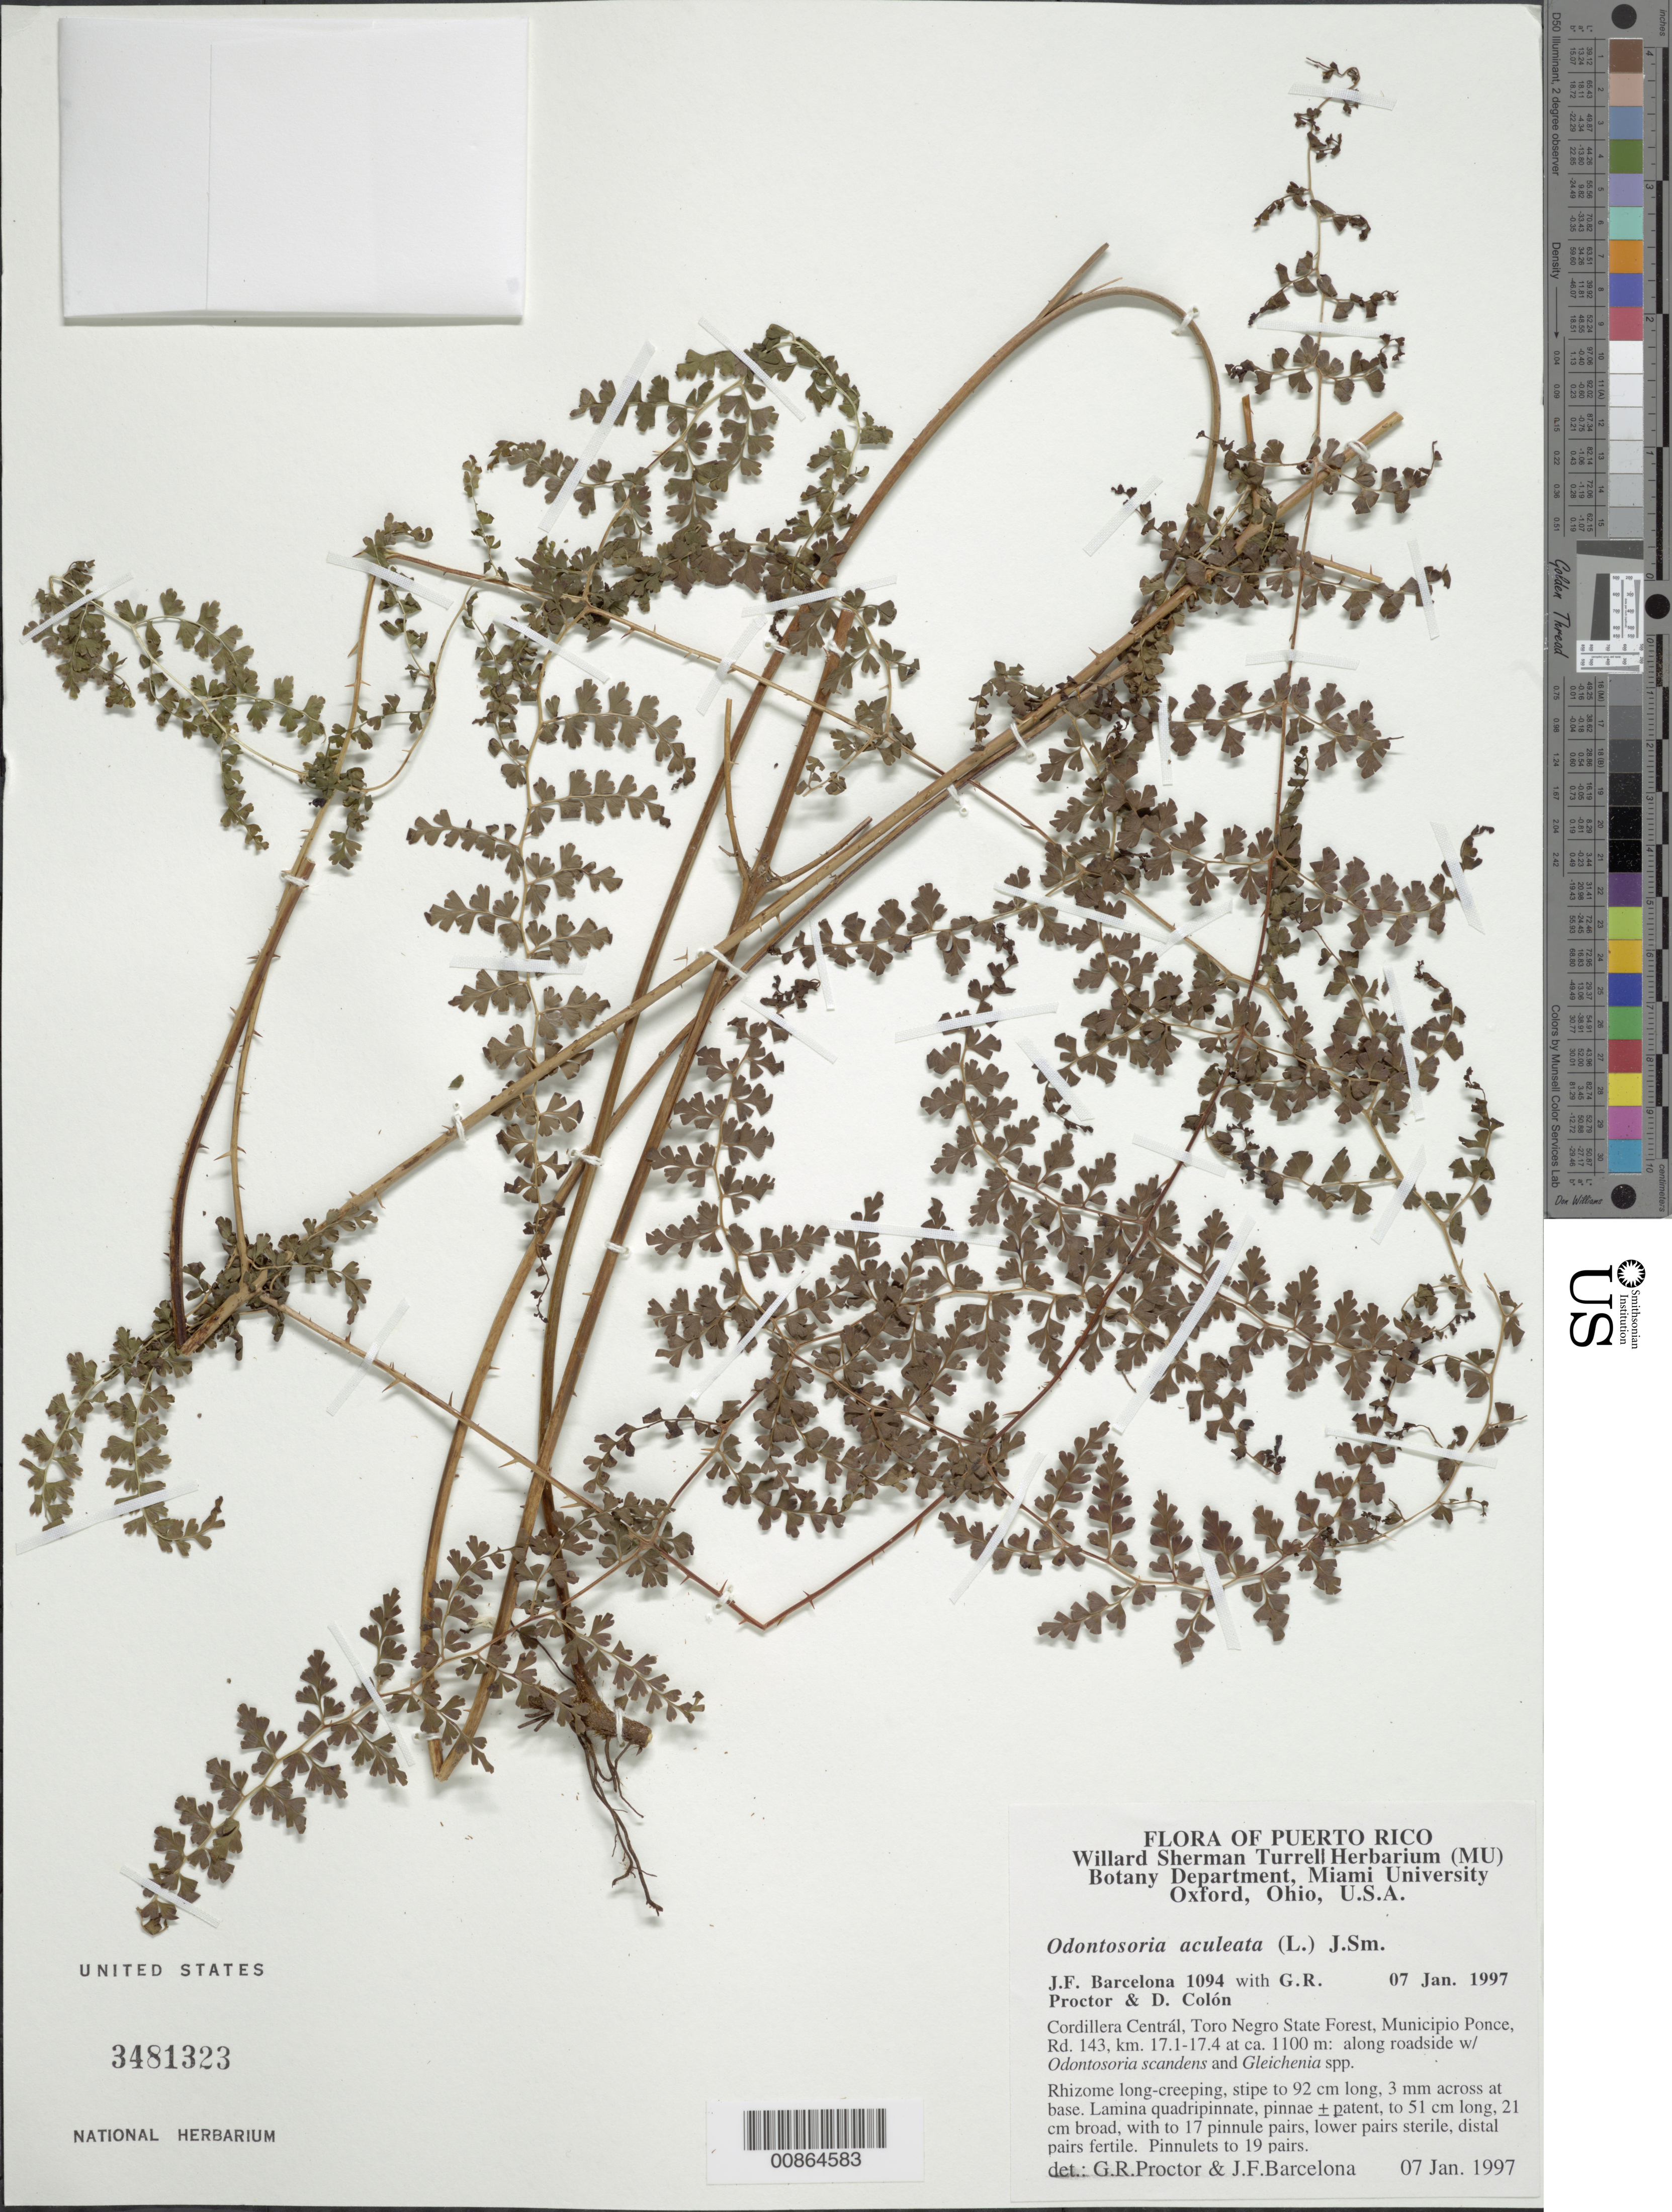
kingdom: Plantae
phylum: Tracheophyta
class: Polypodiopsida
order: Polypodiales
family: Lindsaeaceae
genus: Odontosoria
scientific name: Odontosoria aculeata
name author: (L.) J. Sm.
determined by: Proctor, G. R.; Barcelona, J. F.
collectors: J. F. Barcelona, G. R. Proctor & D. Colón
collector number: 1094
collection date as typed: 07 Jan 1997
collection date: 1997-01-07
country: Puerto Rico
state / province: Ponce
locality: Cordillera Central, Toro Negro State Forest, Rd. 143, km. 17.1 - 17.4.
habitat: Along roadside with Odontosoria scandens and Gleichenia spp.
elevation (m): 1100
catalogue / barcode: US 3481323